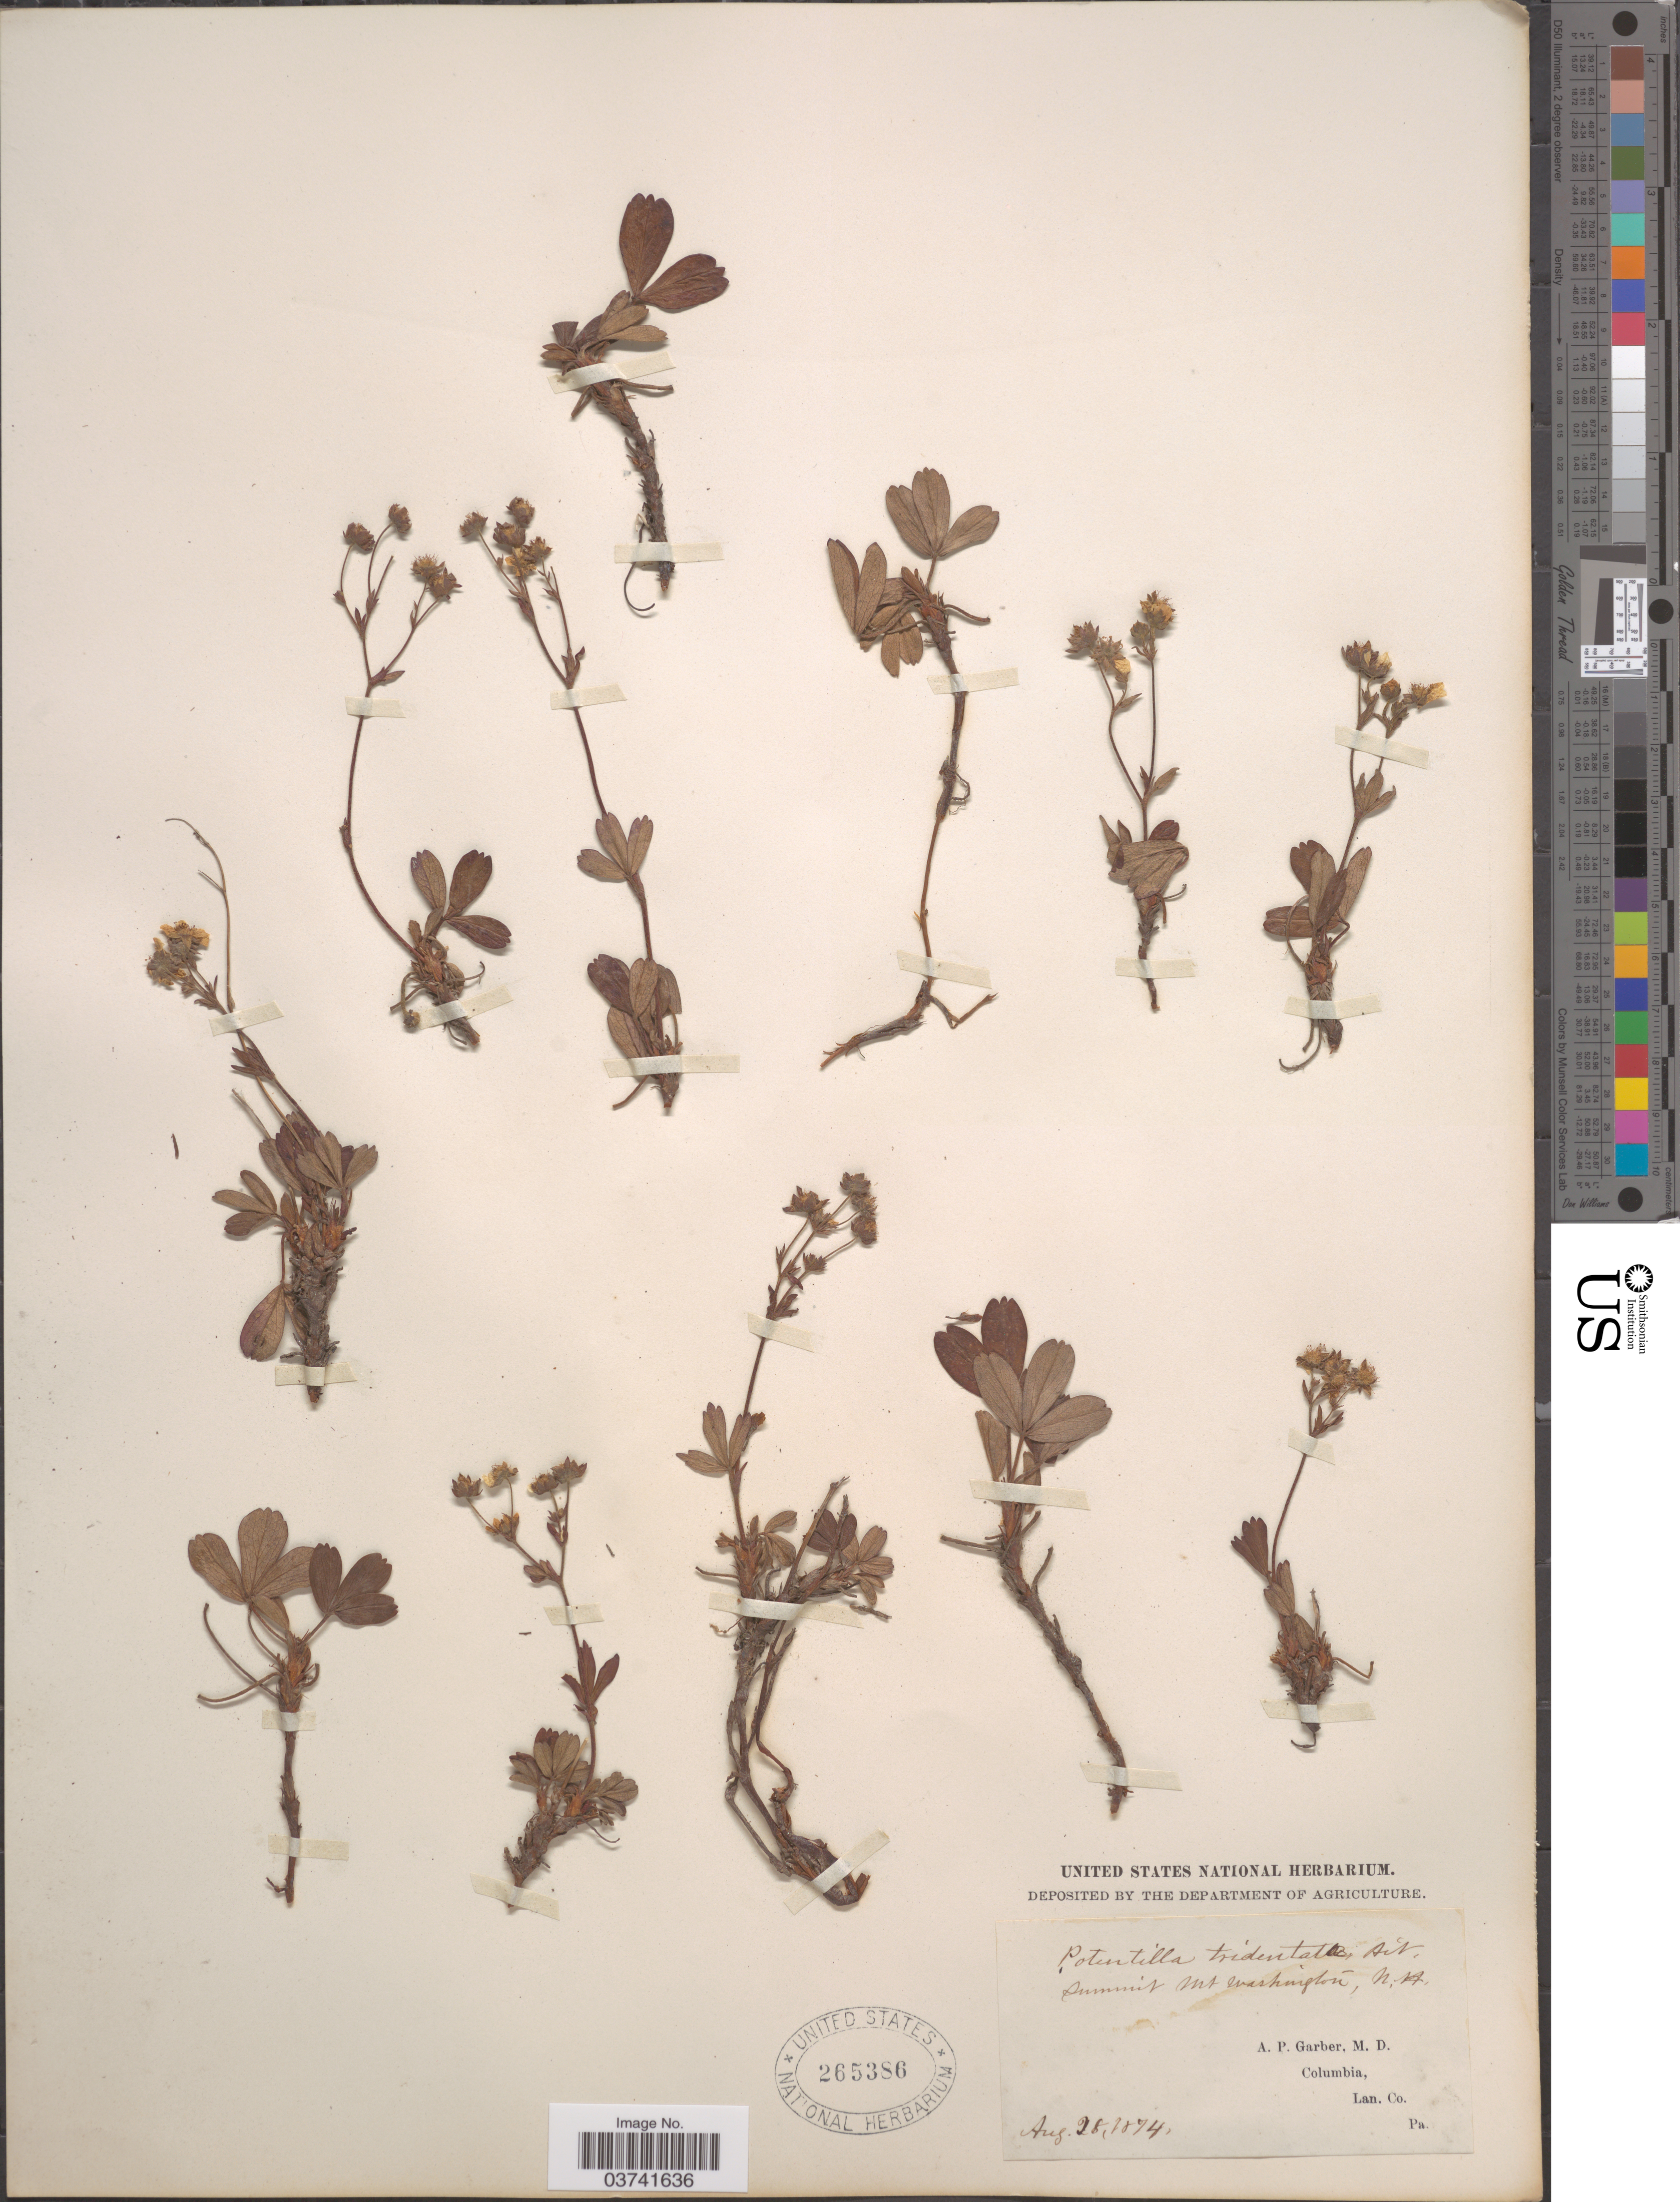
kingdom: Plantae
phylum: Tracheophyta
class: Magnoliopsida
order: Rosales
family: Rosaceae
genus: Potentilla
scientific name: Potentilla tridentata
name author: Aiton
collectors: A. P. Garber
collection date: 1874-08-28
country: United States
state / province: New Hampshire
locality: Summit Mt Washington.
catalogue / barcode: US 265386